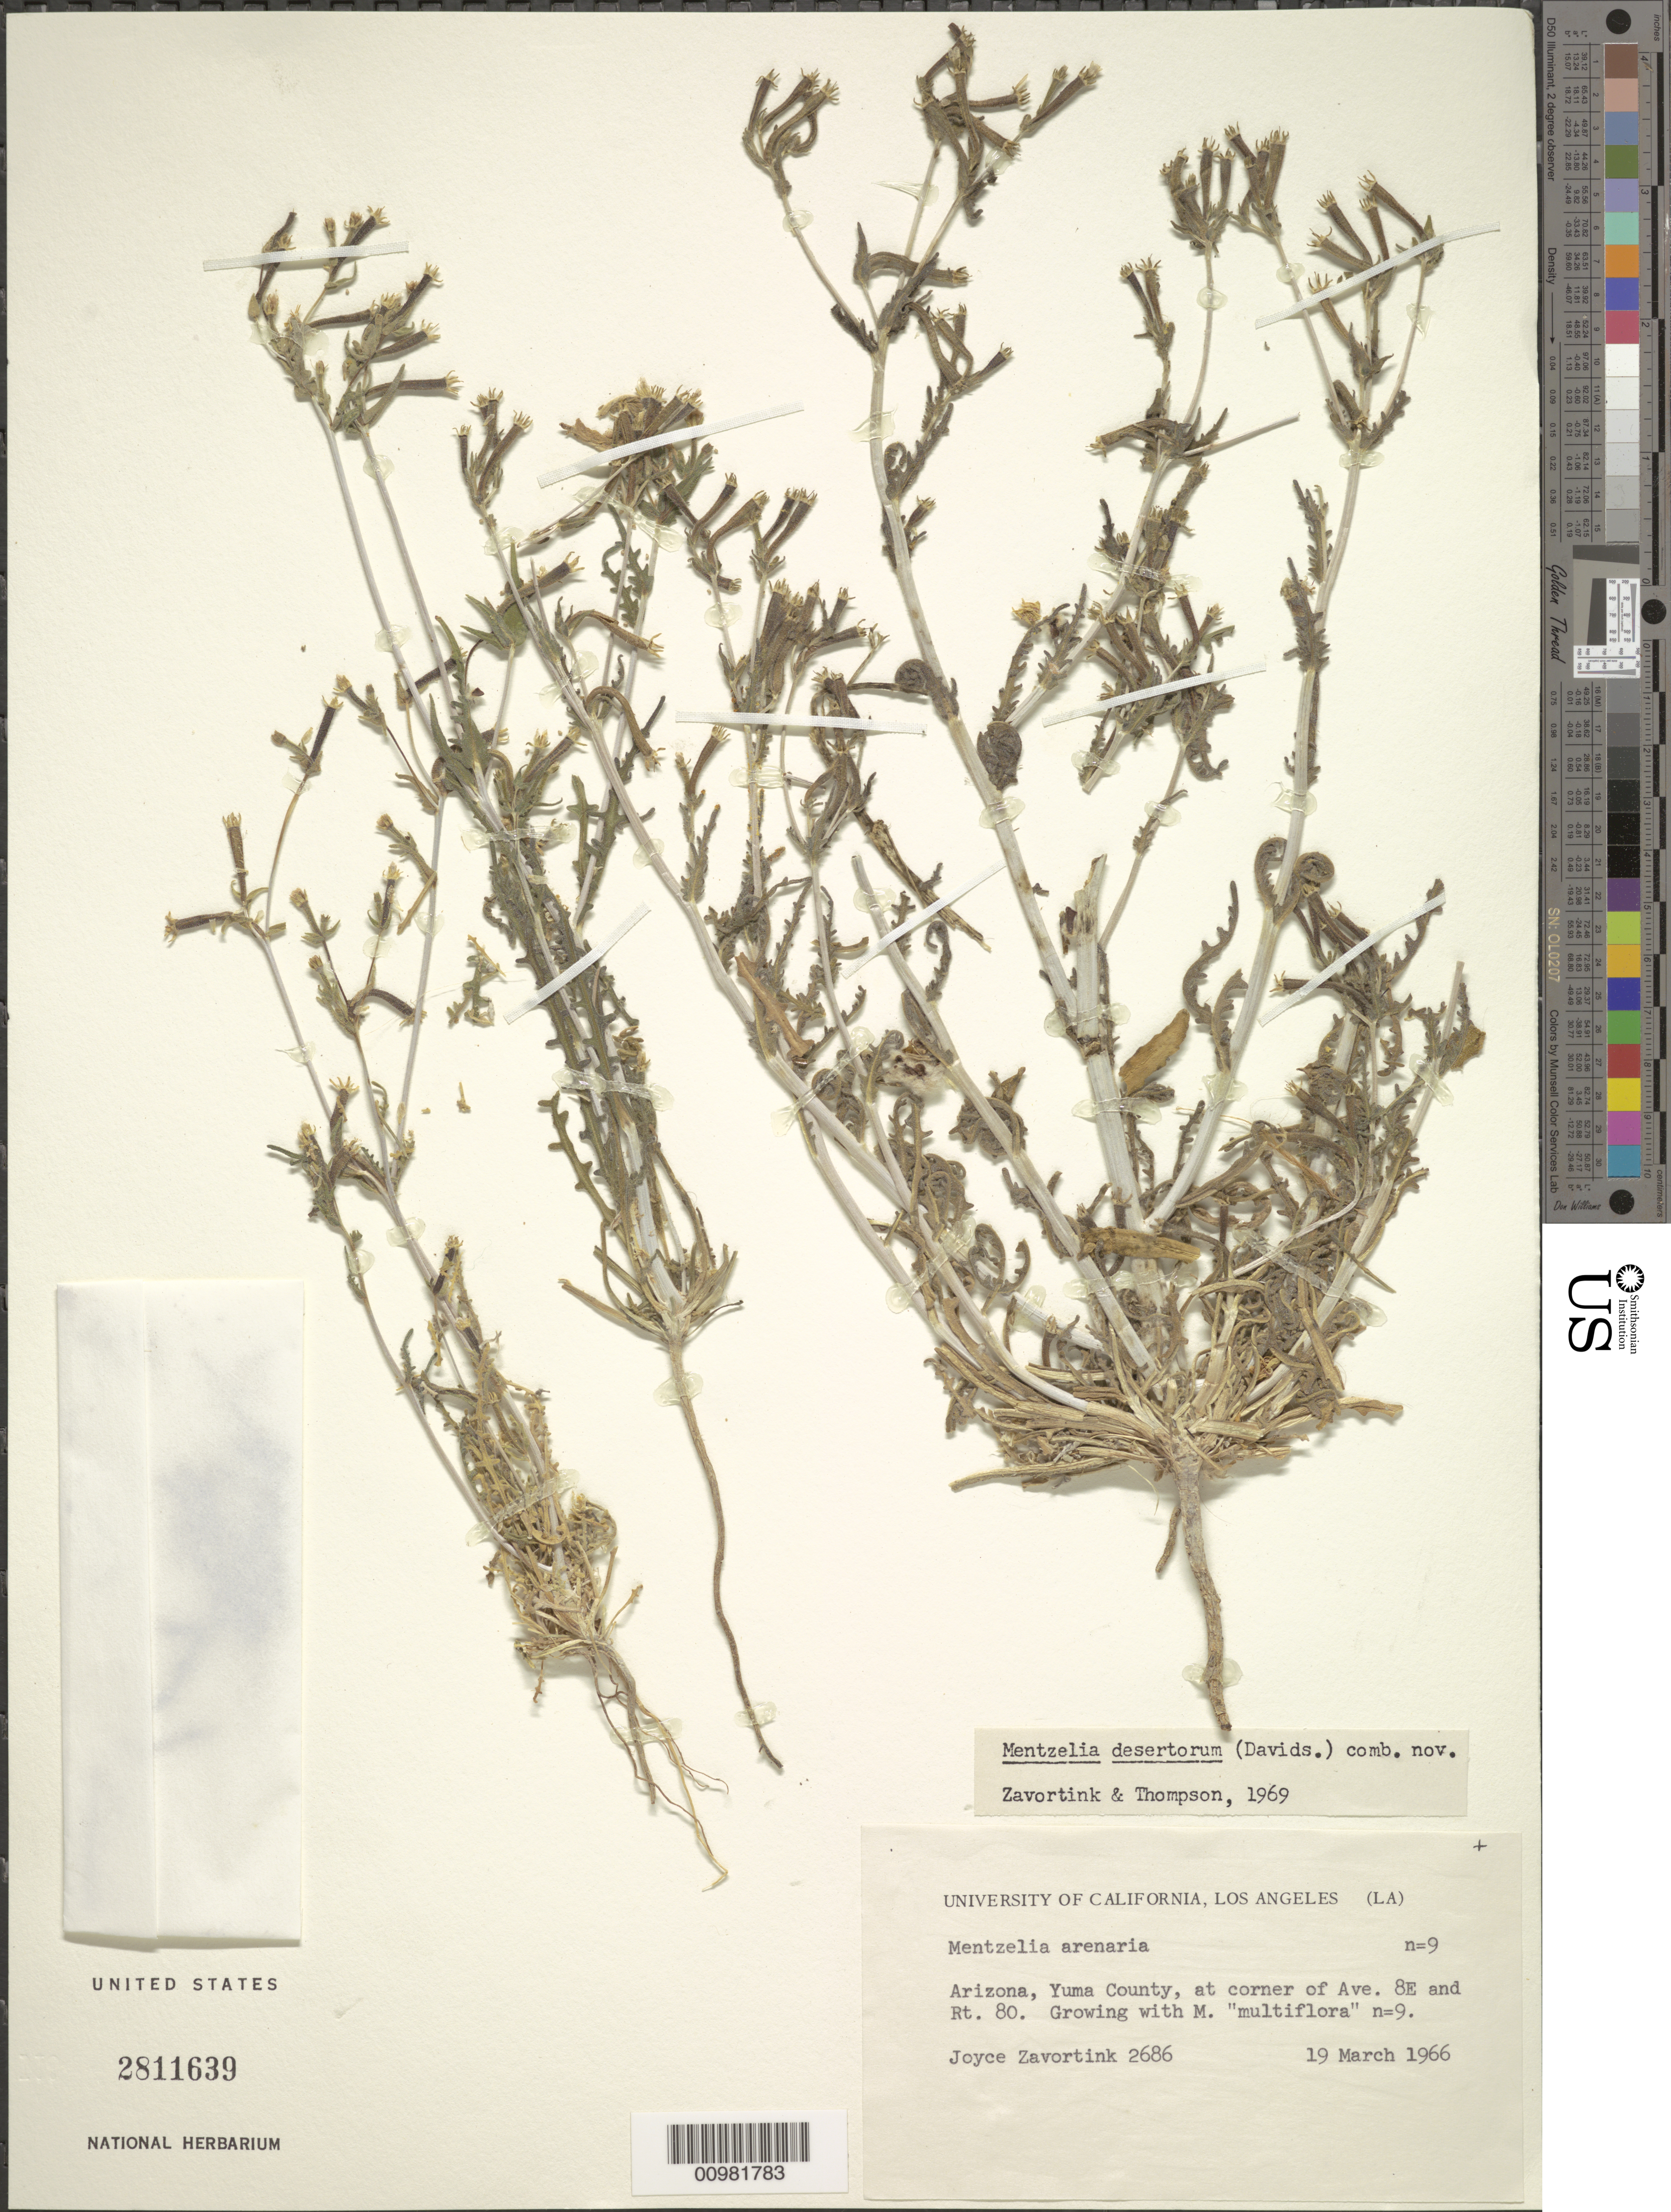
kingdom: Plantae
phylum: Tracheophyta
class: Magnoliopsida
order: Cornales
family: Loasaceae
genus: Mentzelia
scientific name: Mentzelia desertorum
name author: (Davidson) H.J. Thomps. & J.F. Macbr.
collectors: J. E. Zavortink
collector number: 2686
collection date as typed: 19 Mar 1966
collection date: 1966-03-19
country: United States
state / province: Arizona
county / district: Yuma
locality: at corner of Ave. 8E and Rt. 80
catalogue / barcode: US 2811639